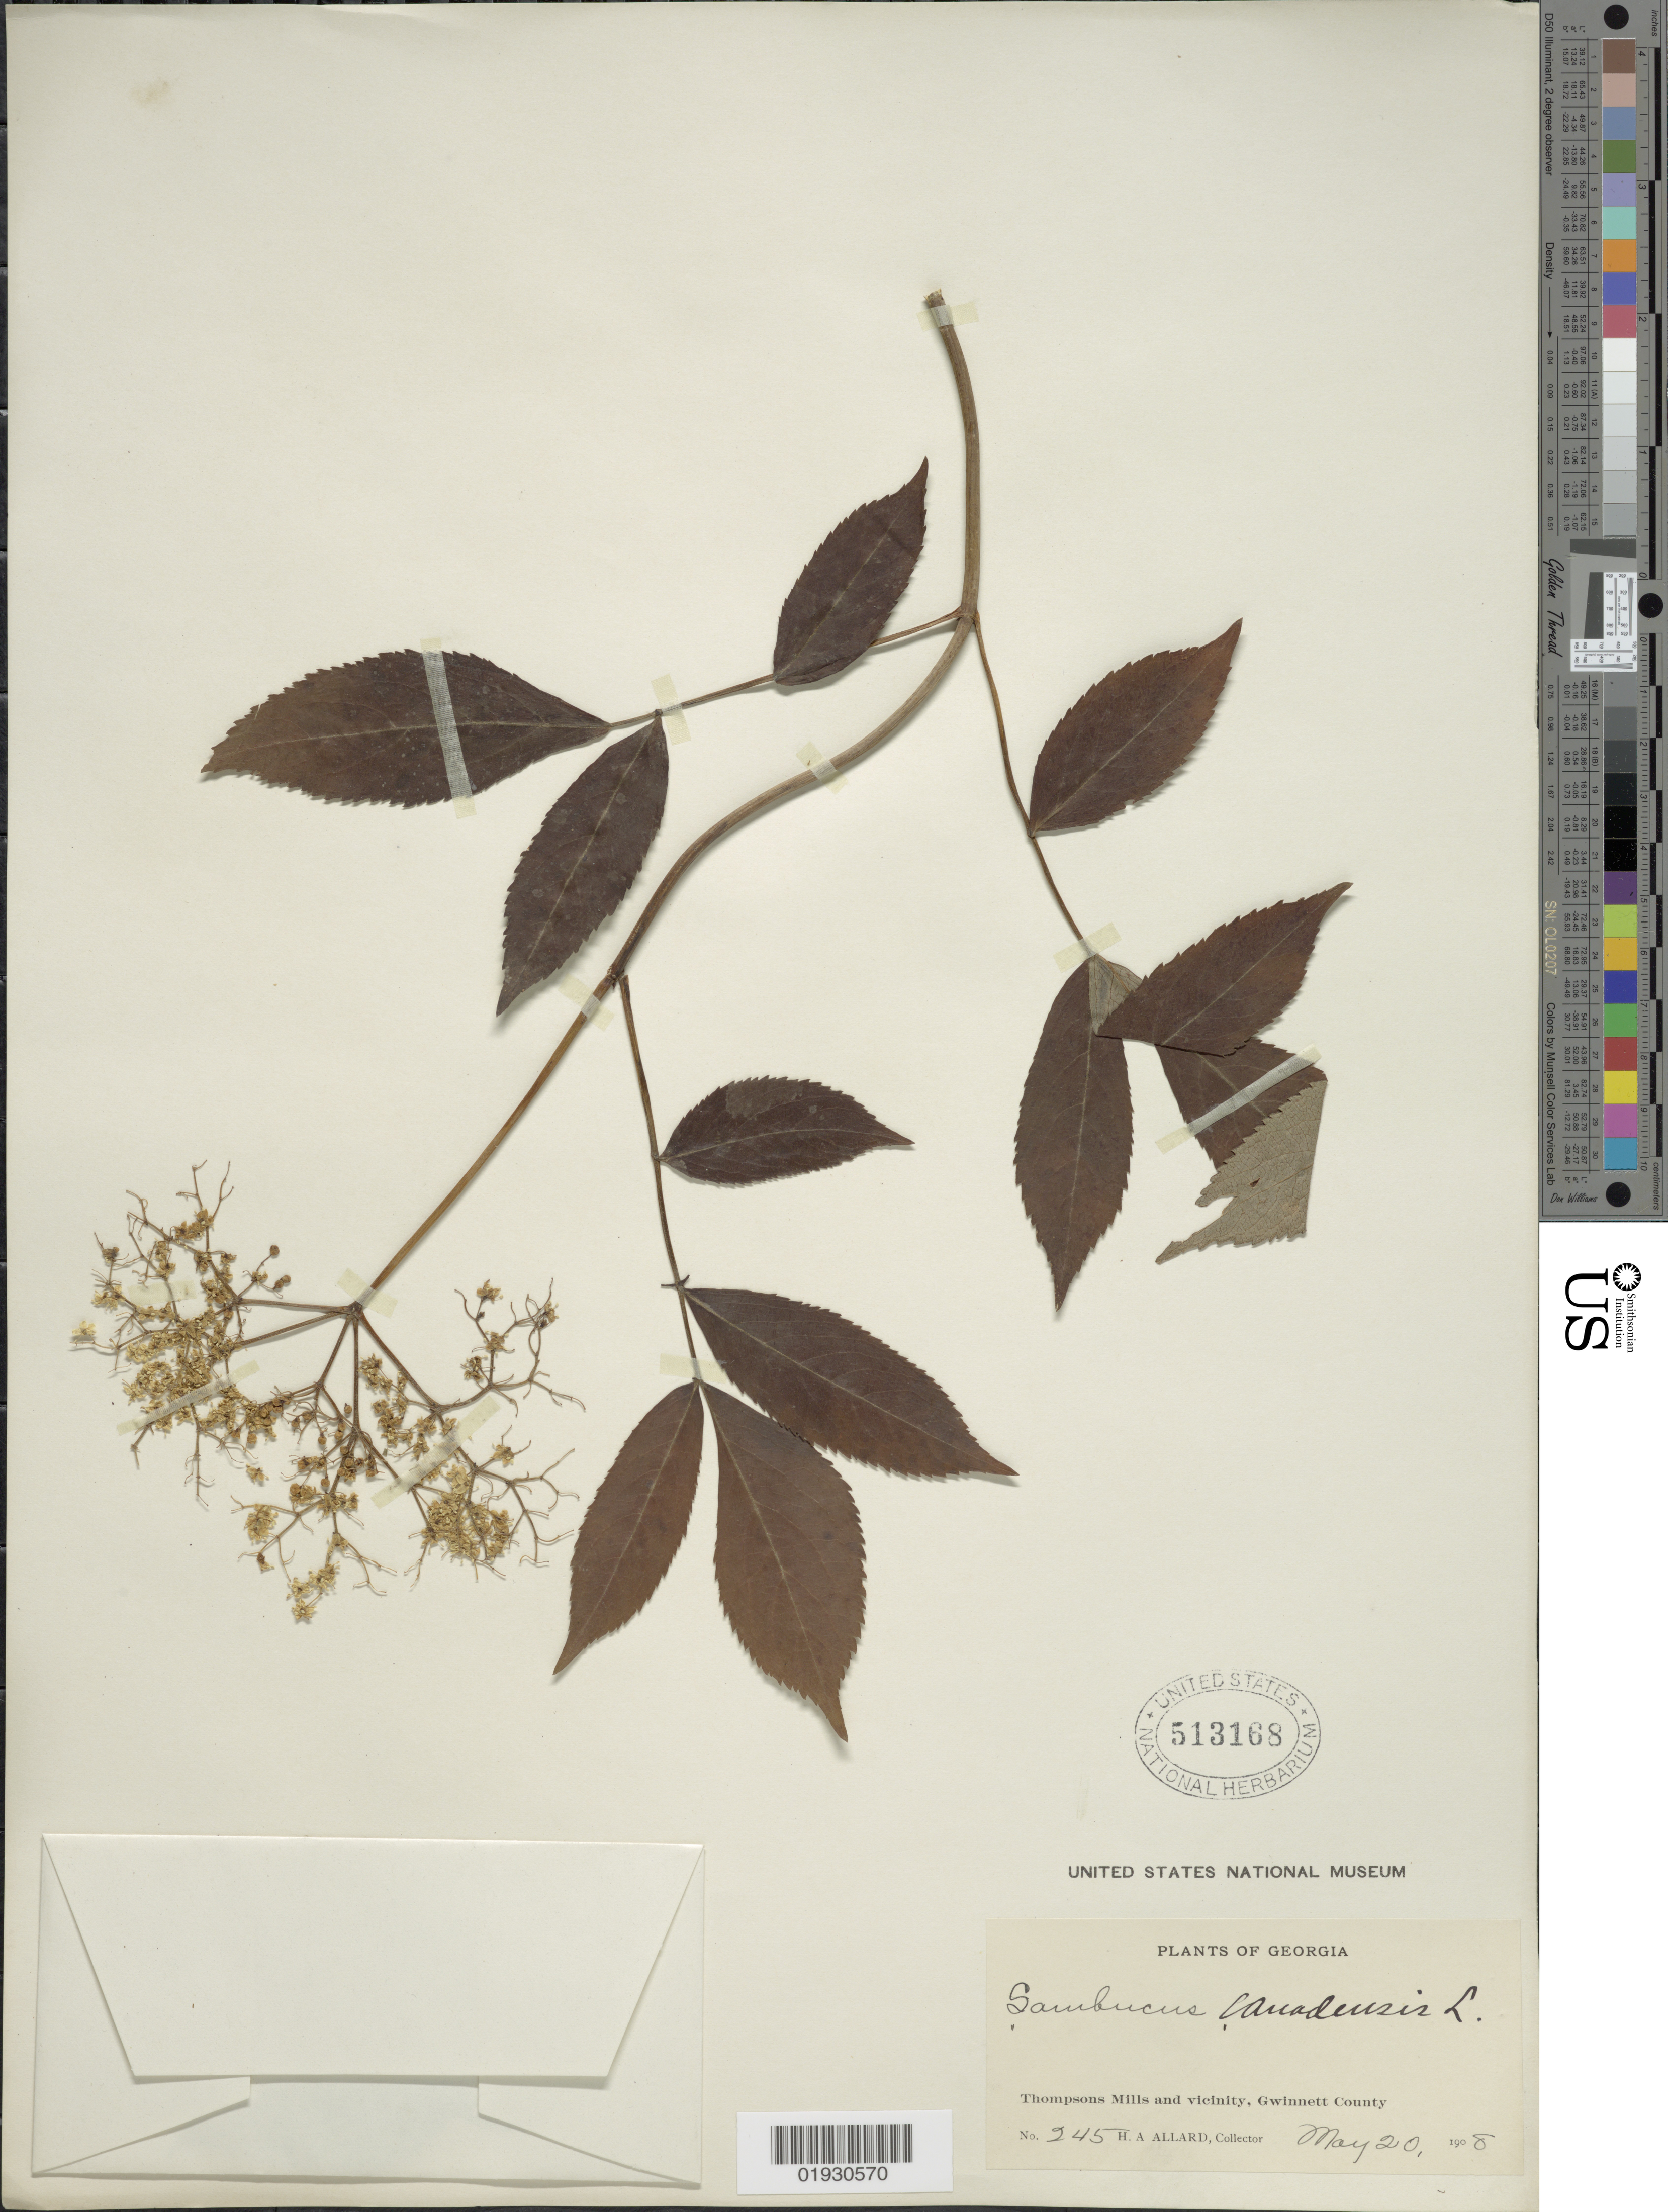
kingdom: Plantae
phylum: Tracheophyta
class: Magnoliopsida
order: Dipsacales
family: Viburnaceae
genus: Sambucus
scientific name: Sambucus canadensis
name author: L.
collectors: H. A. Allard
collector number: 245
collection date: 1908-05-20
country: United States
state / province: Georgia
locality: Thompsons Mills and vicinity, Gwinneth County.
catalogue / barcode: US 513168